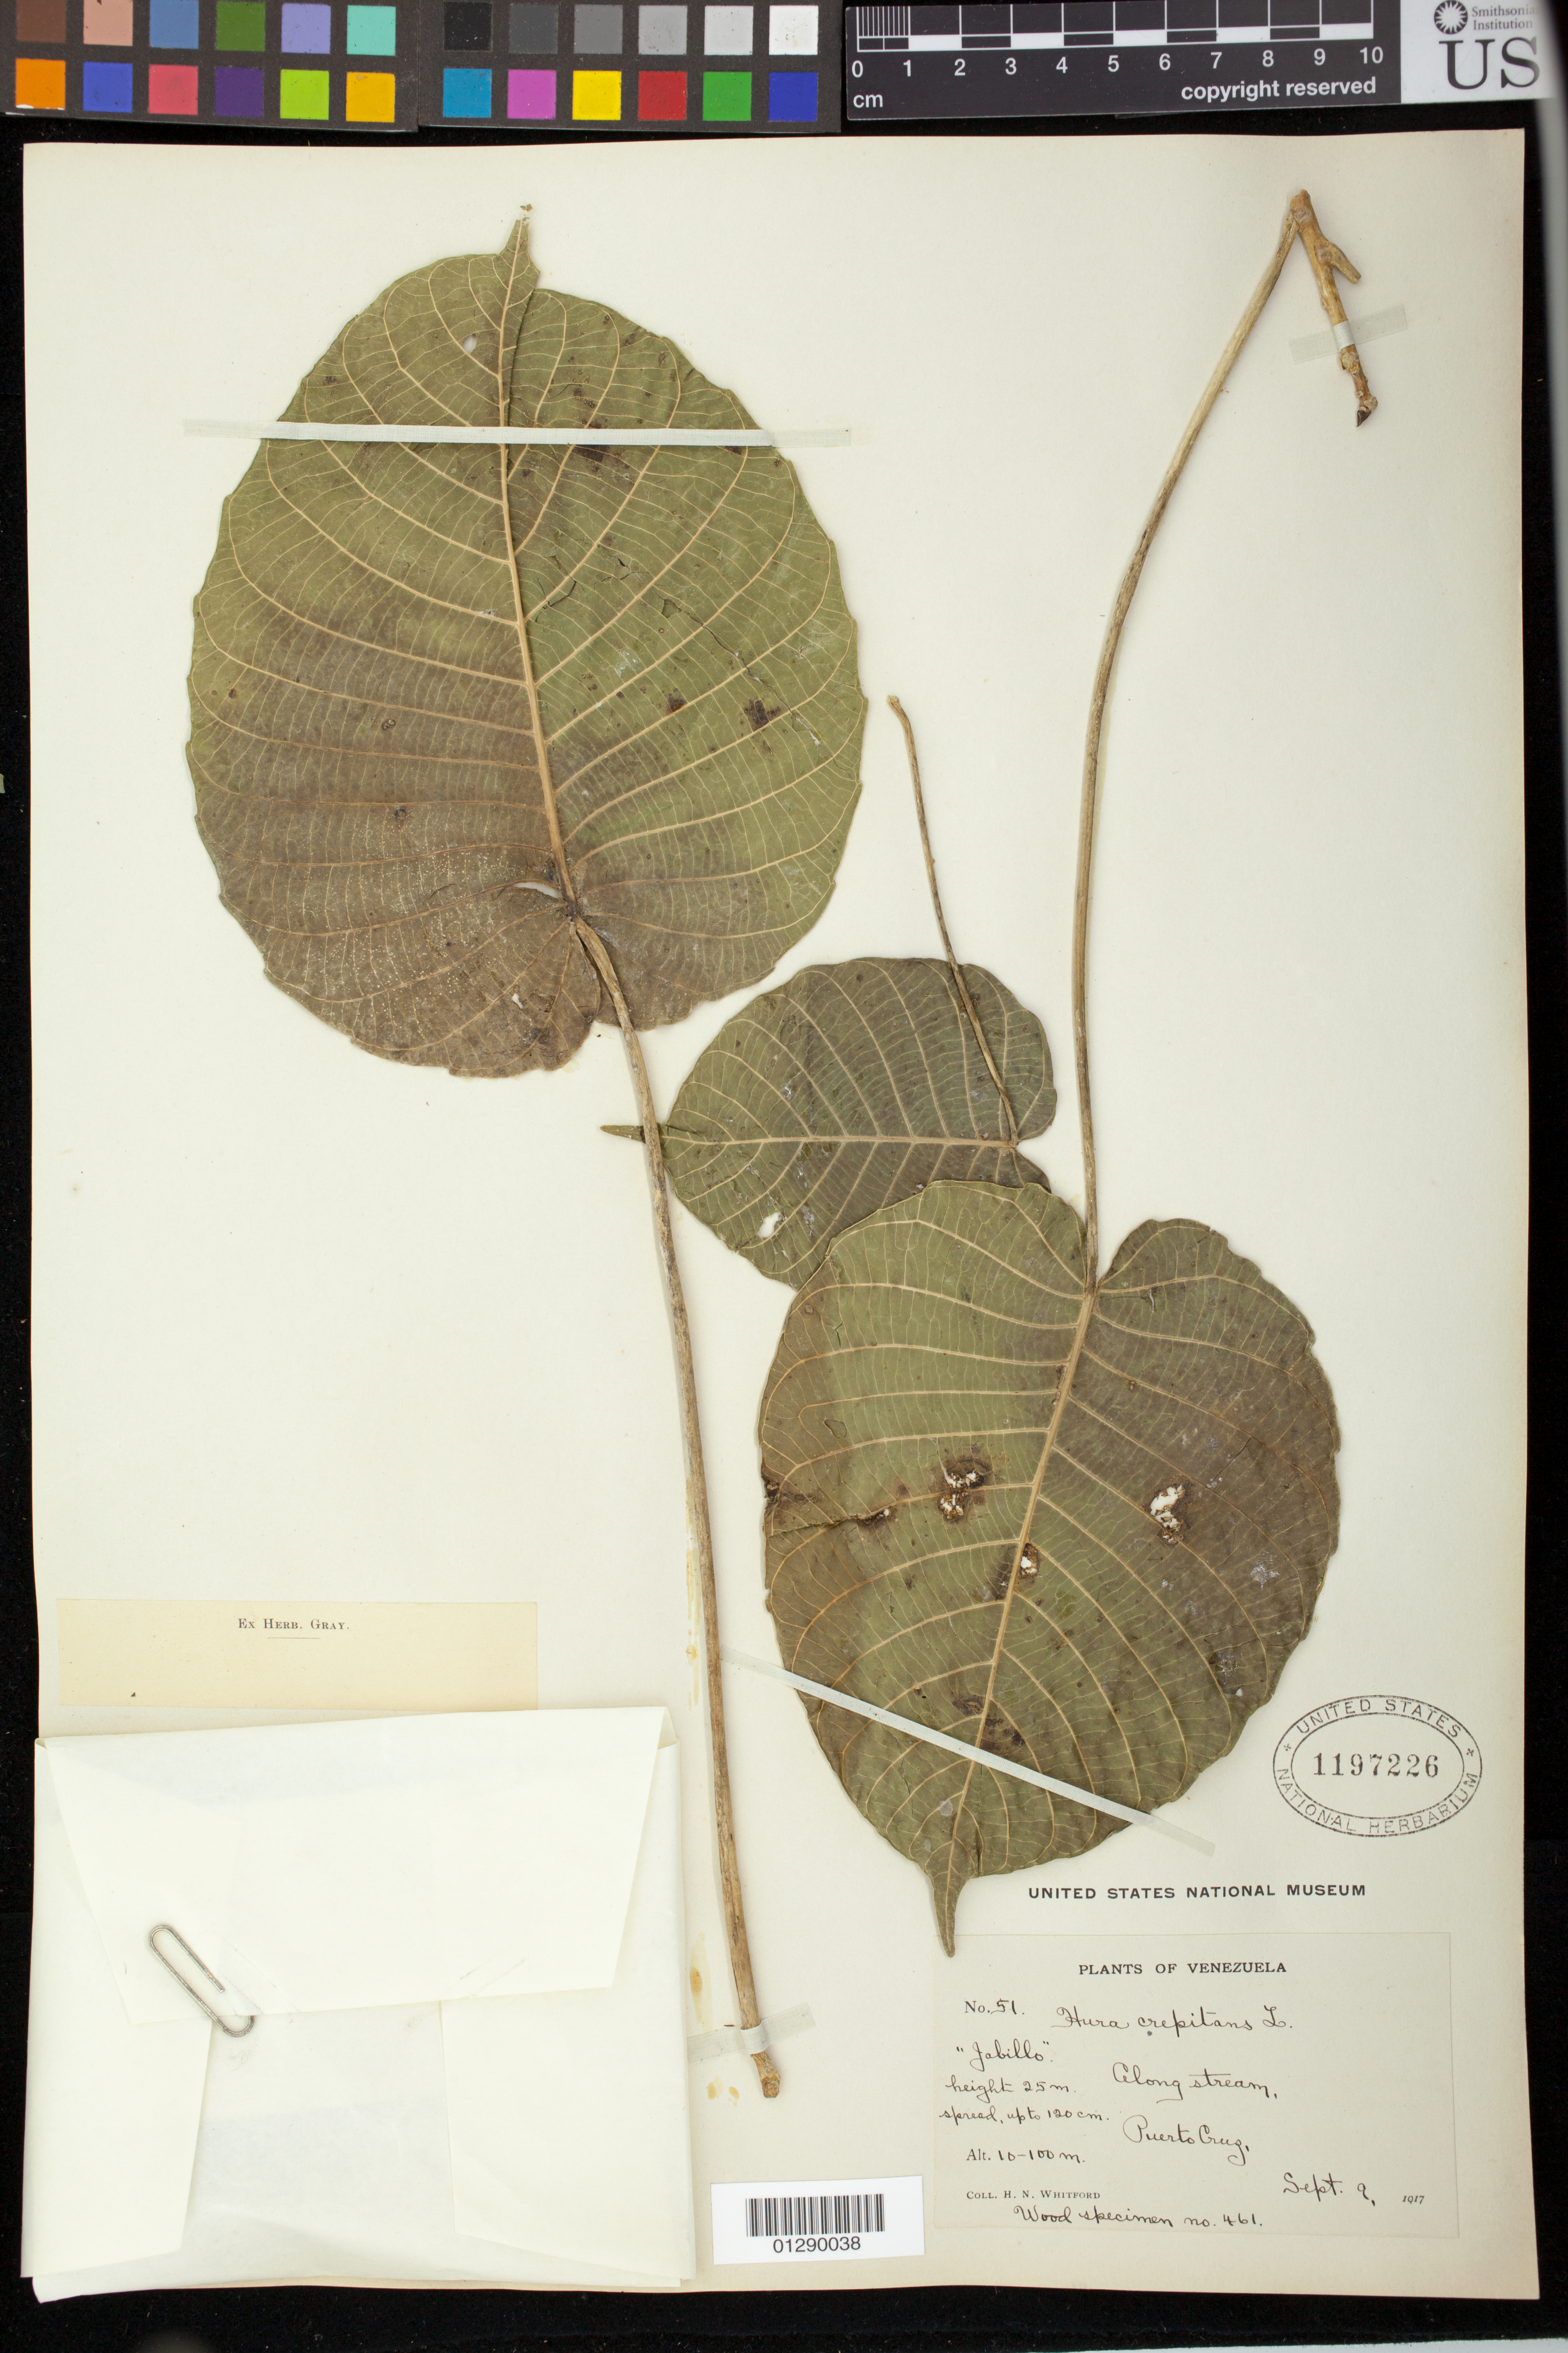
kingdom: Plantae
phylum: Tracheophyta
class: Magnoliopsida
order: Malpighiales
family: Euphorbiaceae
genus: Hura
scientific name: Hura crepitans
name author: L.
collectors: H. N. Whitford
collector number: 51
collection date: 1917-09-09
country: Venezuela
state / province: Anzoategui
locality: Puerto Cruz, along stream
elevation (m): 10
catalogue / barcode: US 1197226